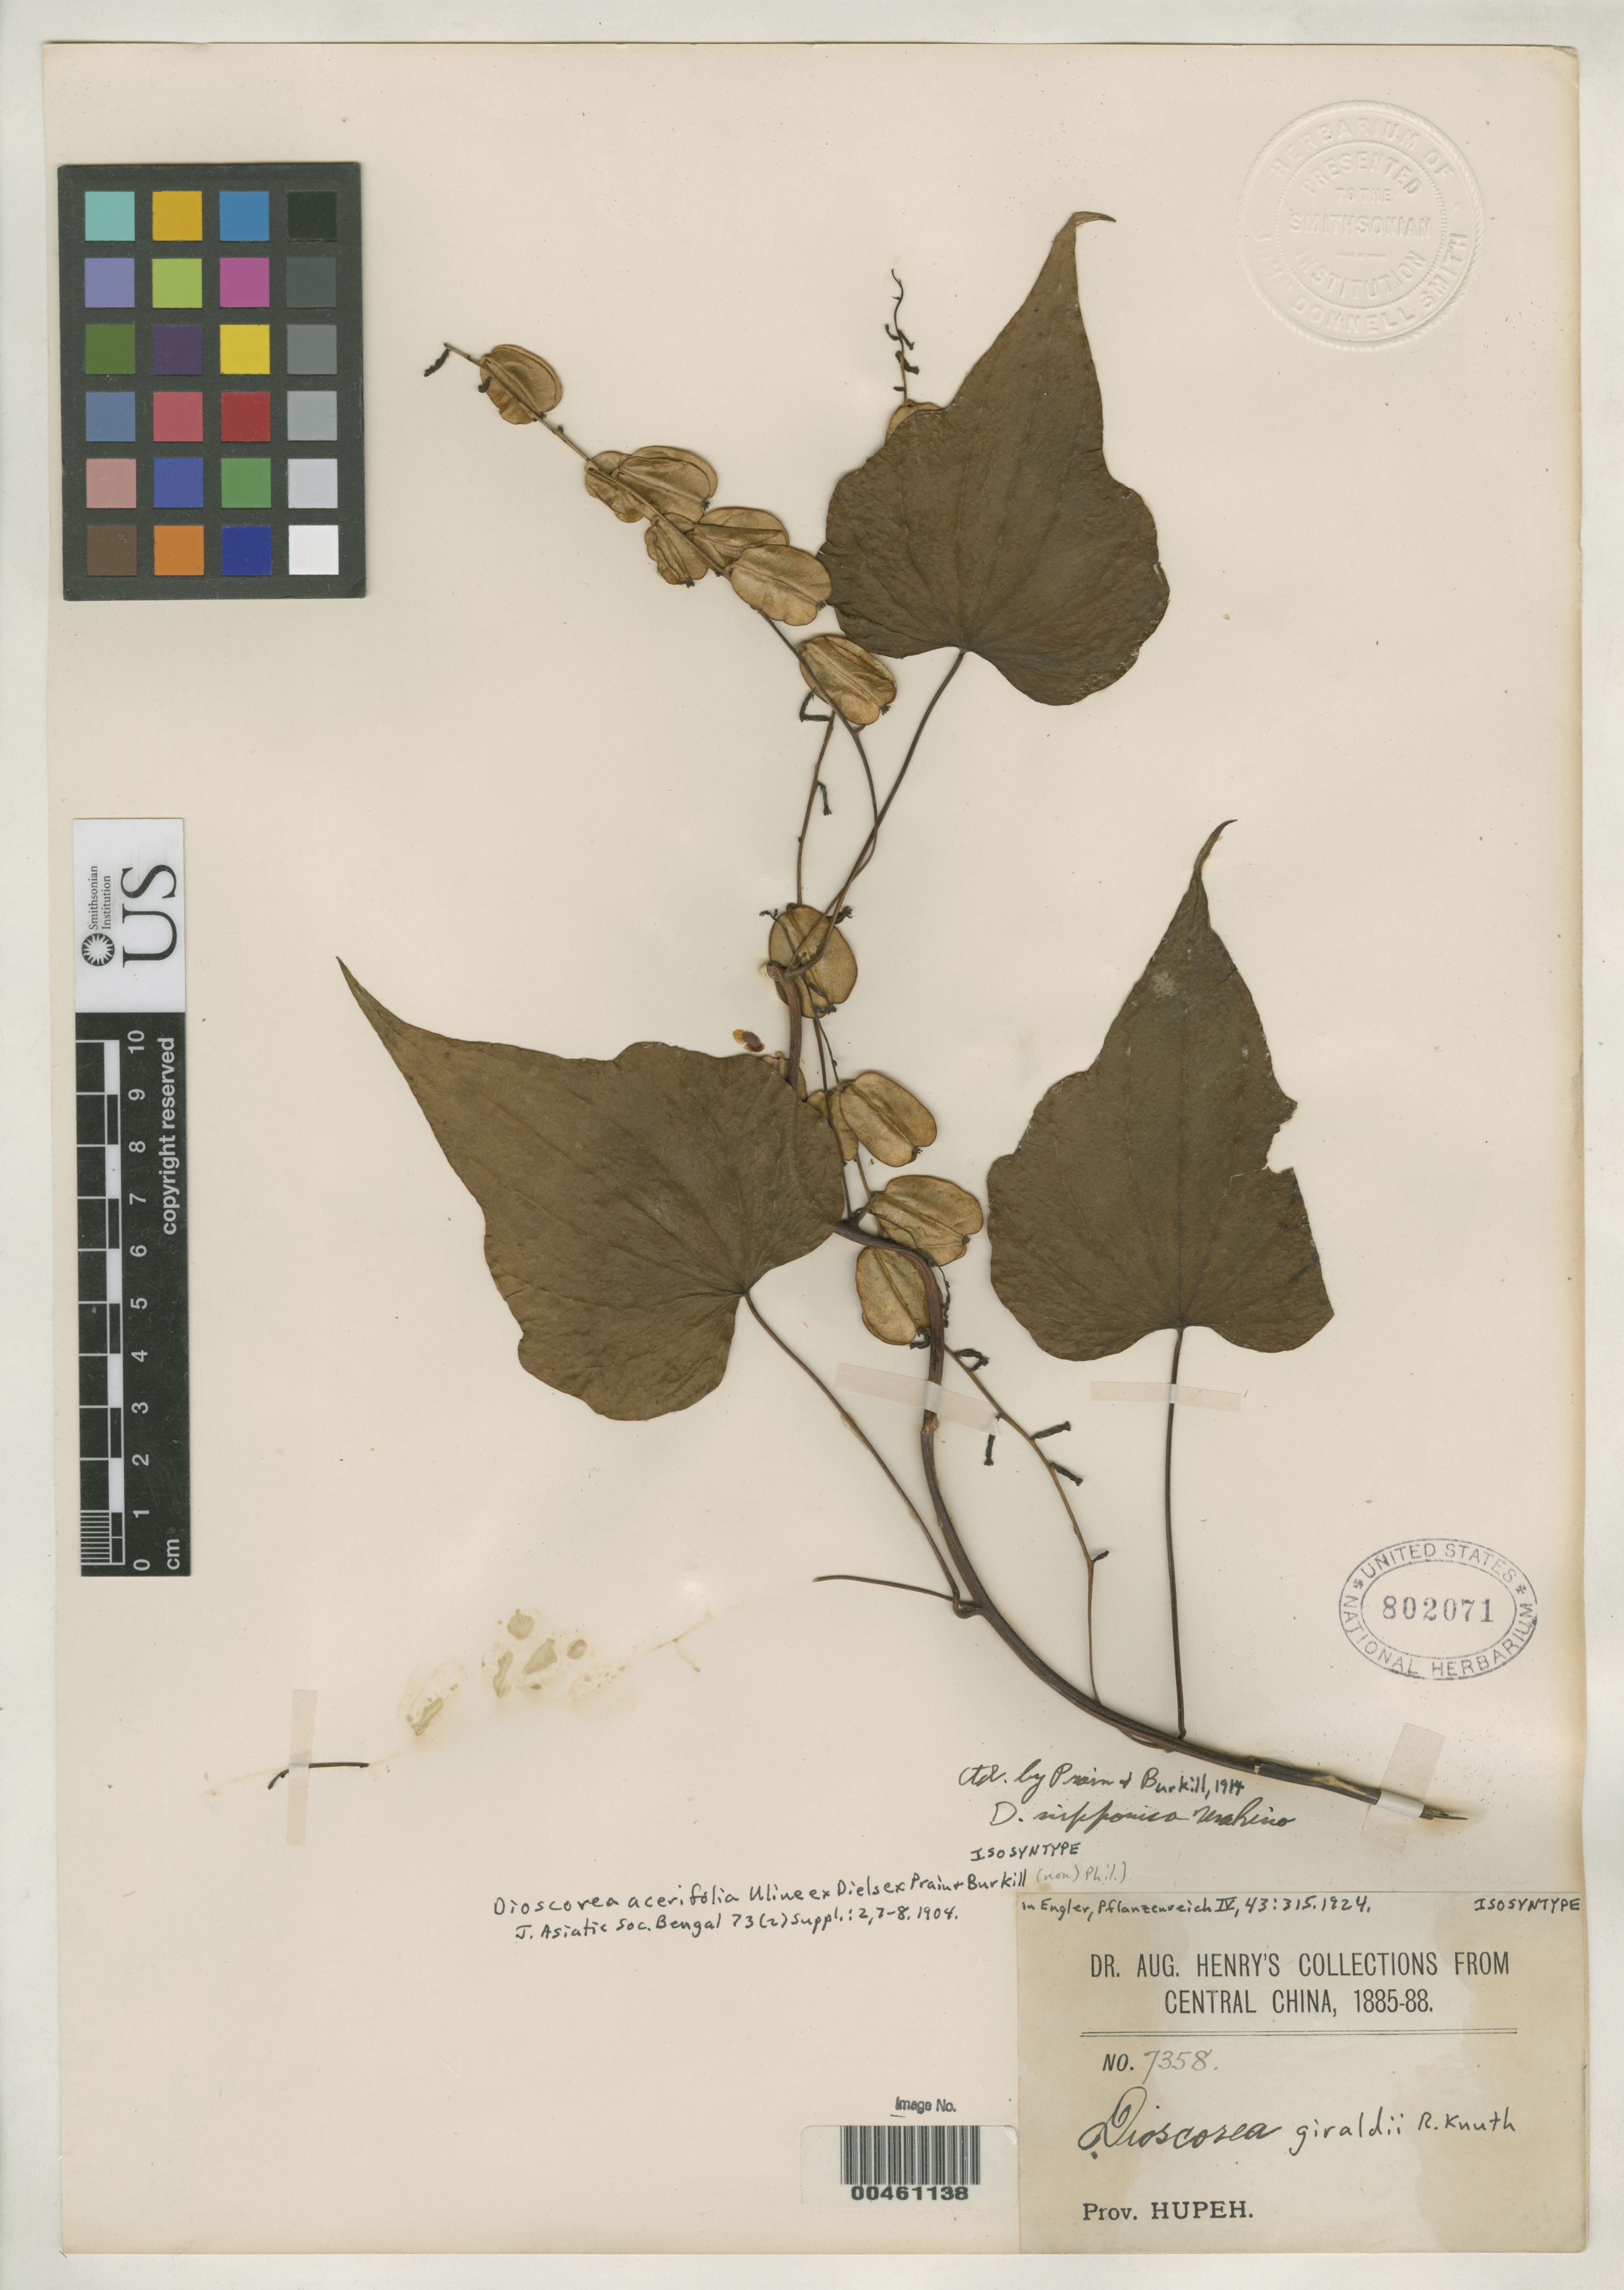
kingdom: Plantae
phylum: Tracheophyta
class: Liliopsida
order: Dioscoreales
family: Dioscoreaceae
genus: Dioscorea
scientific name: Dioscorea acerifolia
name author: Diels ex Prain & Burkill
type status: Isosyntype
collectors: A. Henry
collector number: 7358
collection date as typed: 1885 to 1888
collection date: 1885/1888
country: China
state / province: Hubei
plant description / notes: Synonymy according to Pei & Ting, 1985, Fl. Reipubl. Pop. Sin. 16(1): 60. Prain & Burkill cite D. acerifolia Uline ex Diels (1900), which is a nom. nud. (name & specimens only, no descr.).; Also an isosyntype of Dioscorea giraldii R. Knuth.; Synonymy according to Pei & Ting, 1985, Fl. Reipubl. Pop. Sin. 16(1): 60.; Also an isosyntype of Dioscorea acerifolia [Uline ex Diels ex] Prain & Burkill (1904), non Phil. (1896).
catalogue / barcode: US 802071